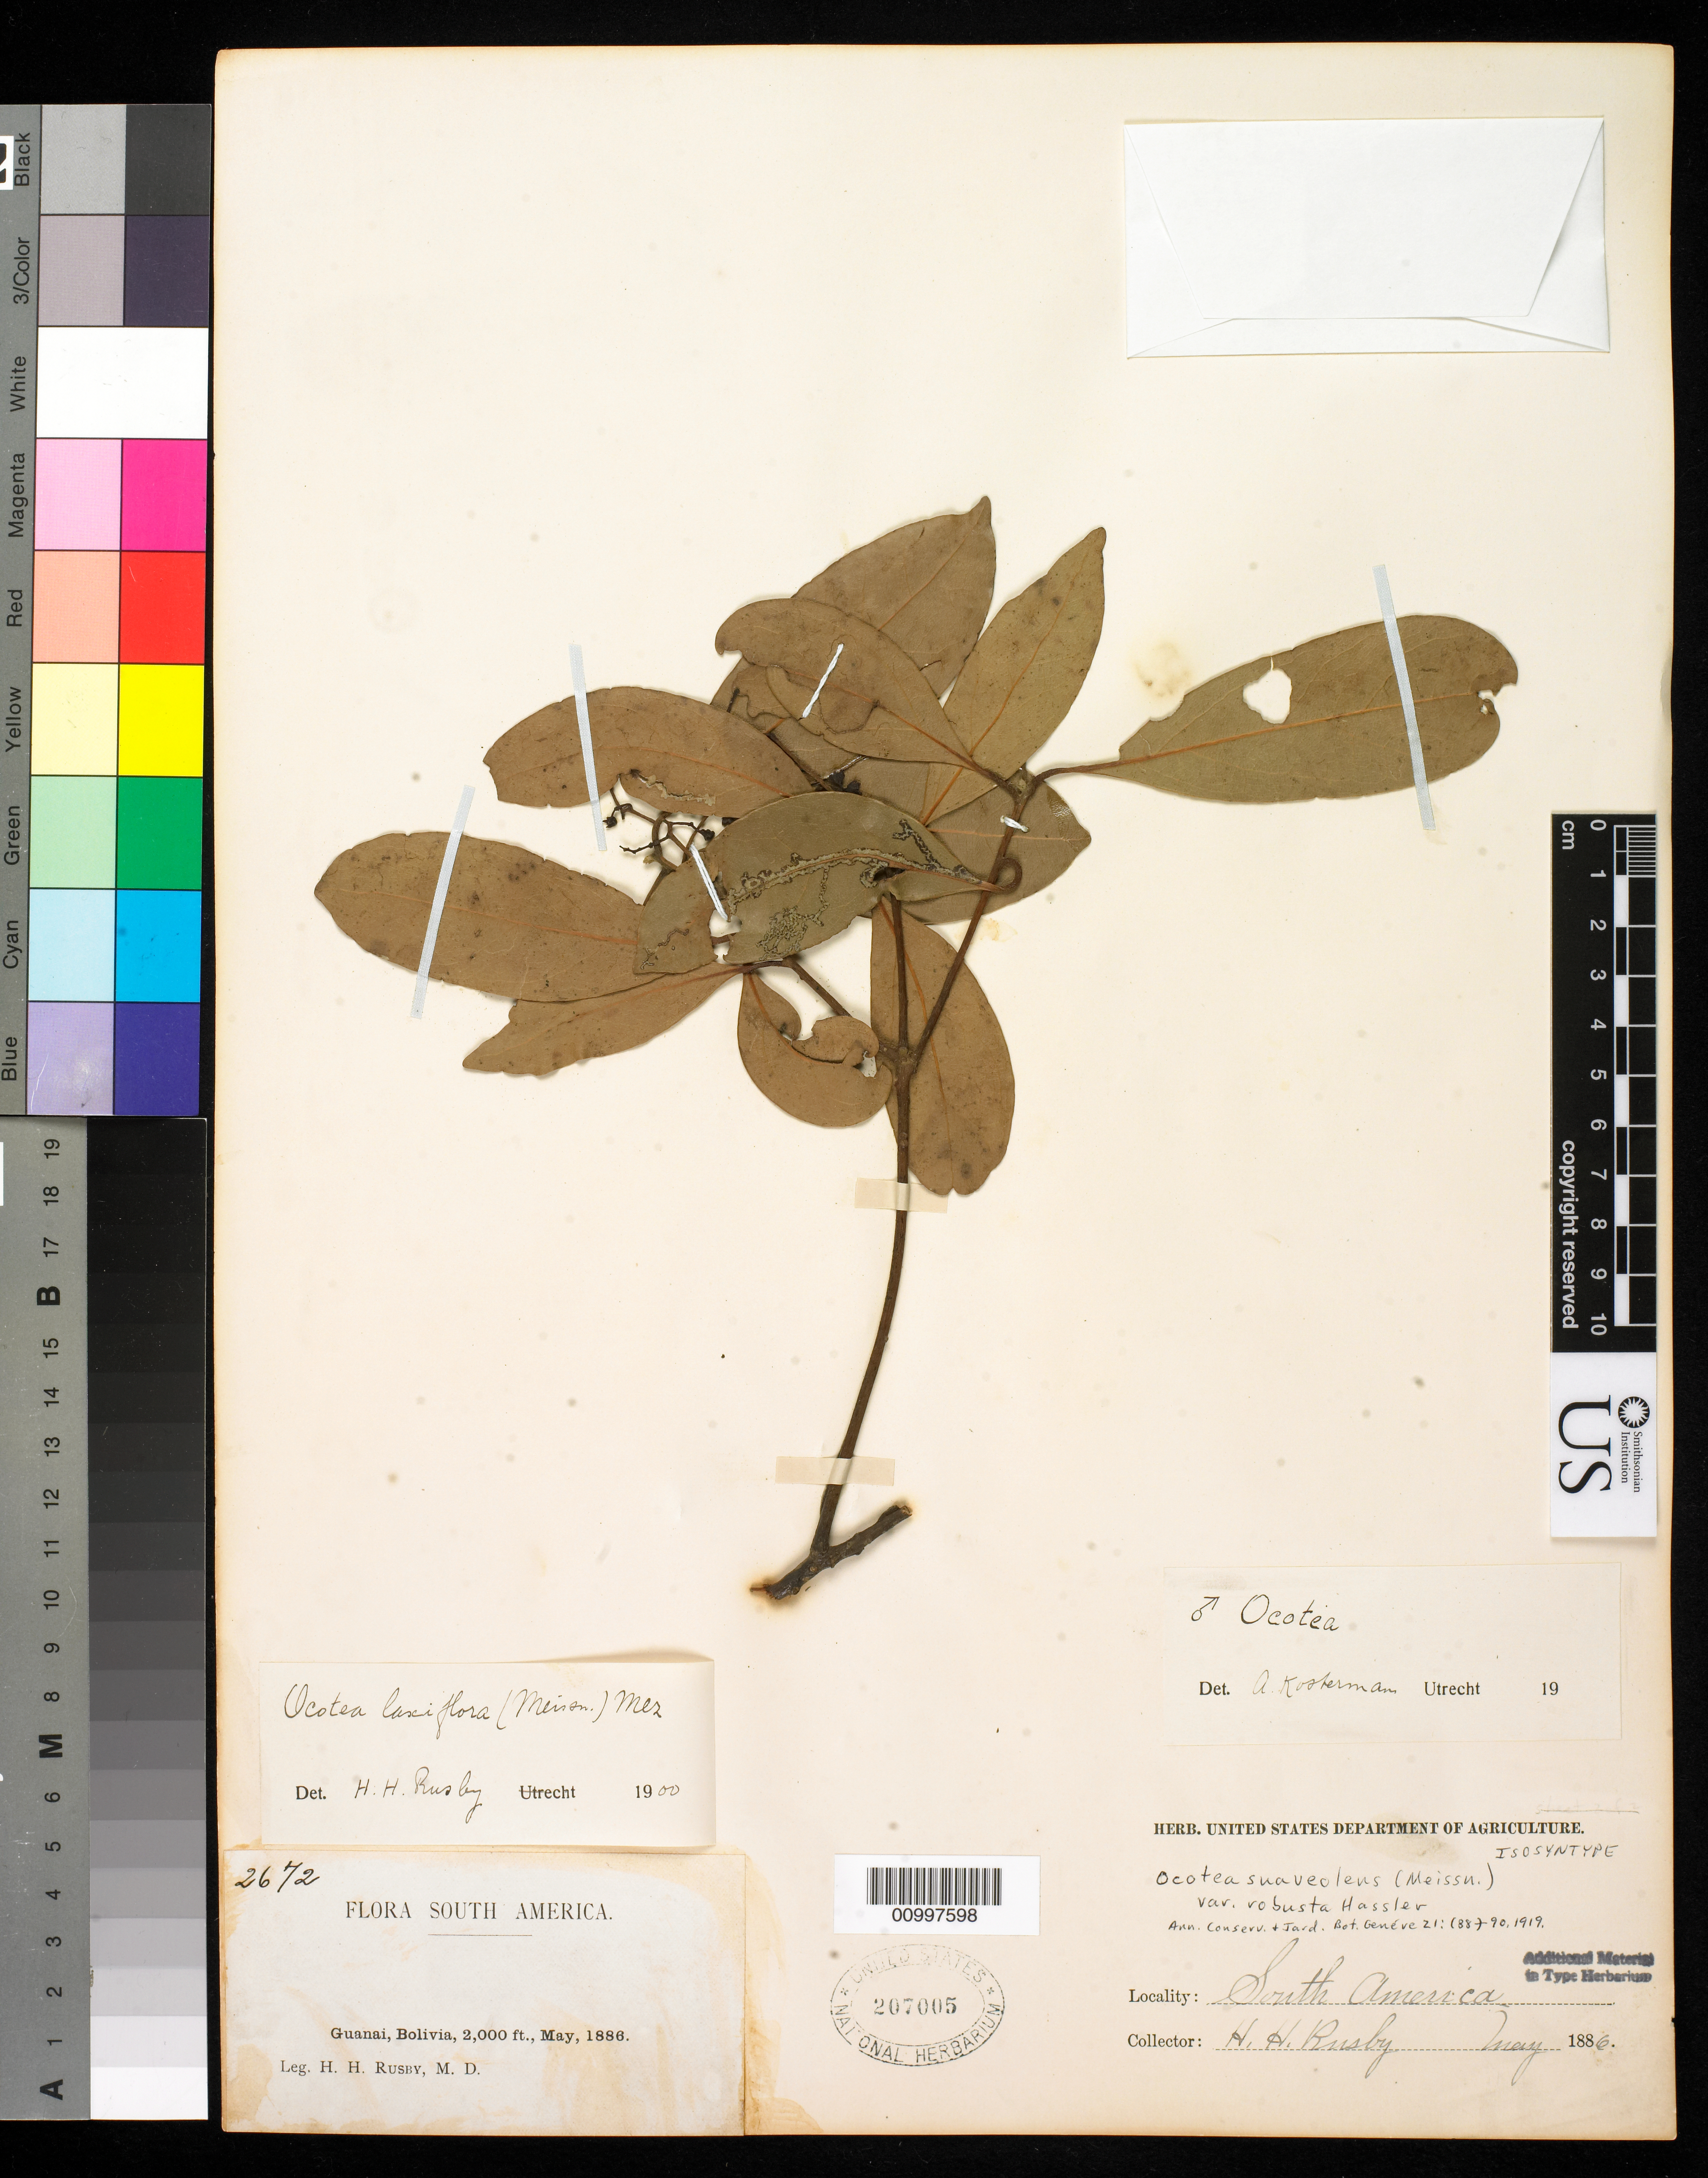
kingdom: Plantae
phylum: Tracheophyta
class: Magnoliopsida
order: Laurales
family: Lauraceae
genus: Ocotea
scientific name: Ocotea suaveolens var. robusta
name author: Hassl.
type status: Isosyntype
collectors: H. H. Rusby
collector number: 2672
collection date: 1886-05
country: Bolivia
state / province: La Páz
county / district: Larecaja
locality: Guanay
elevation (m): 610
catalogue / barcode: US 207005